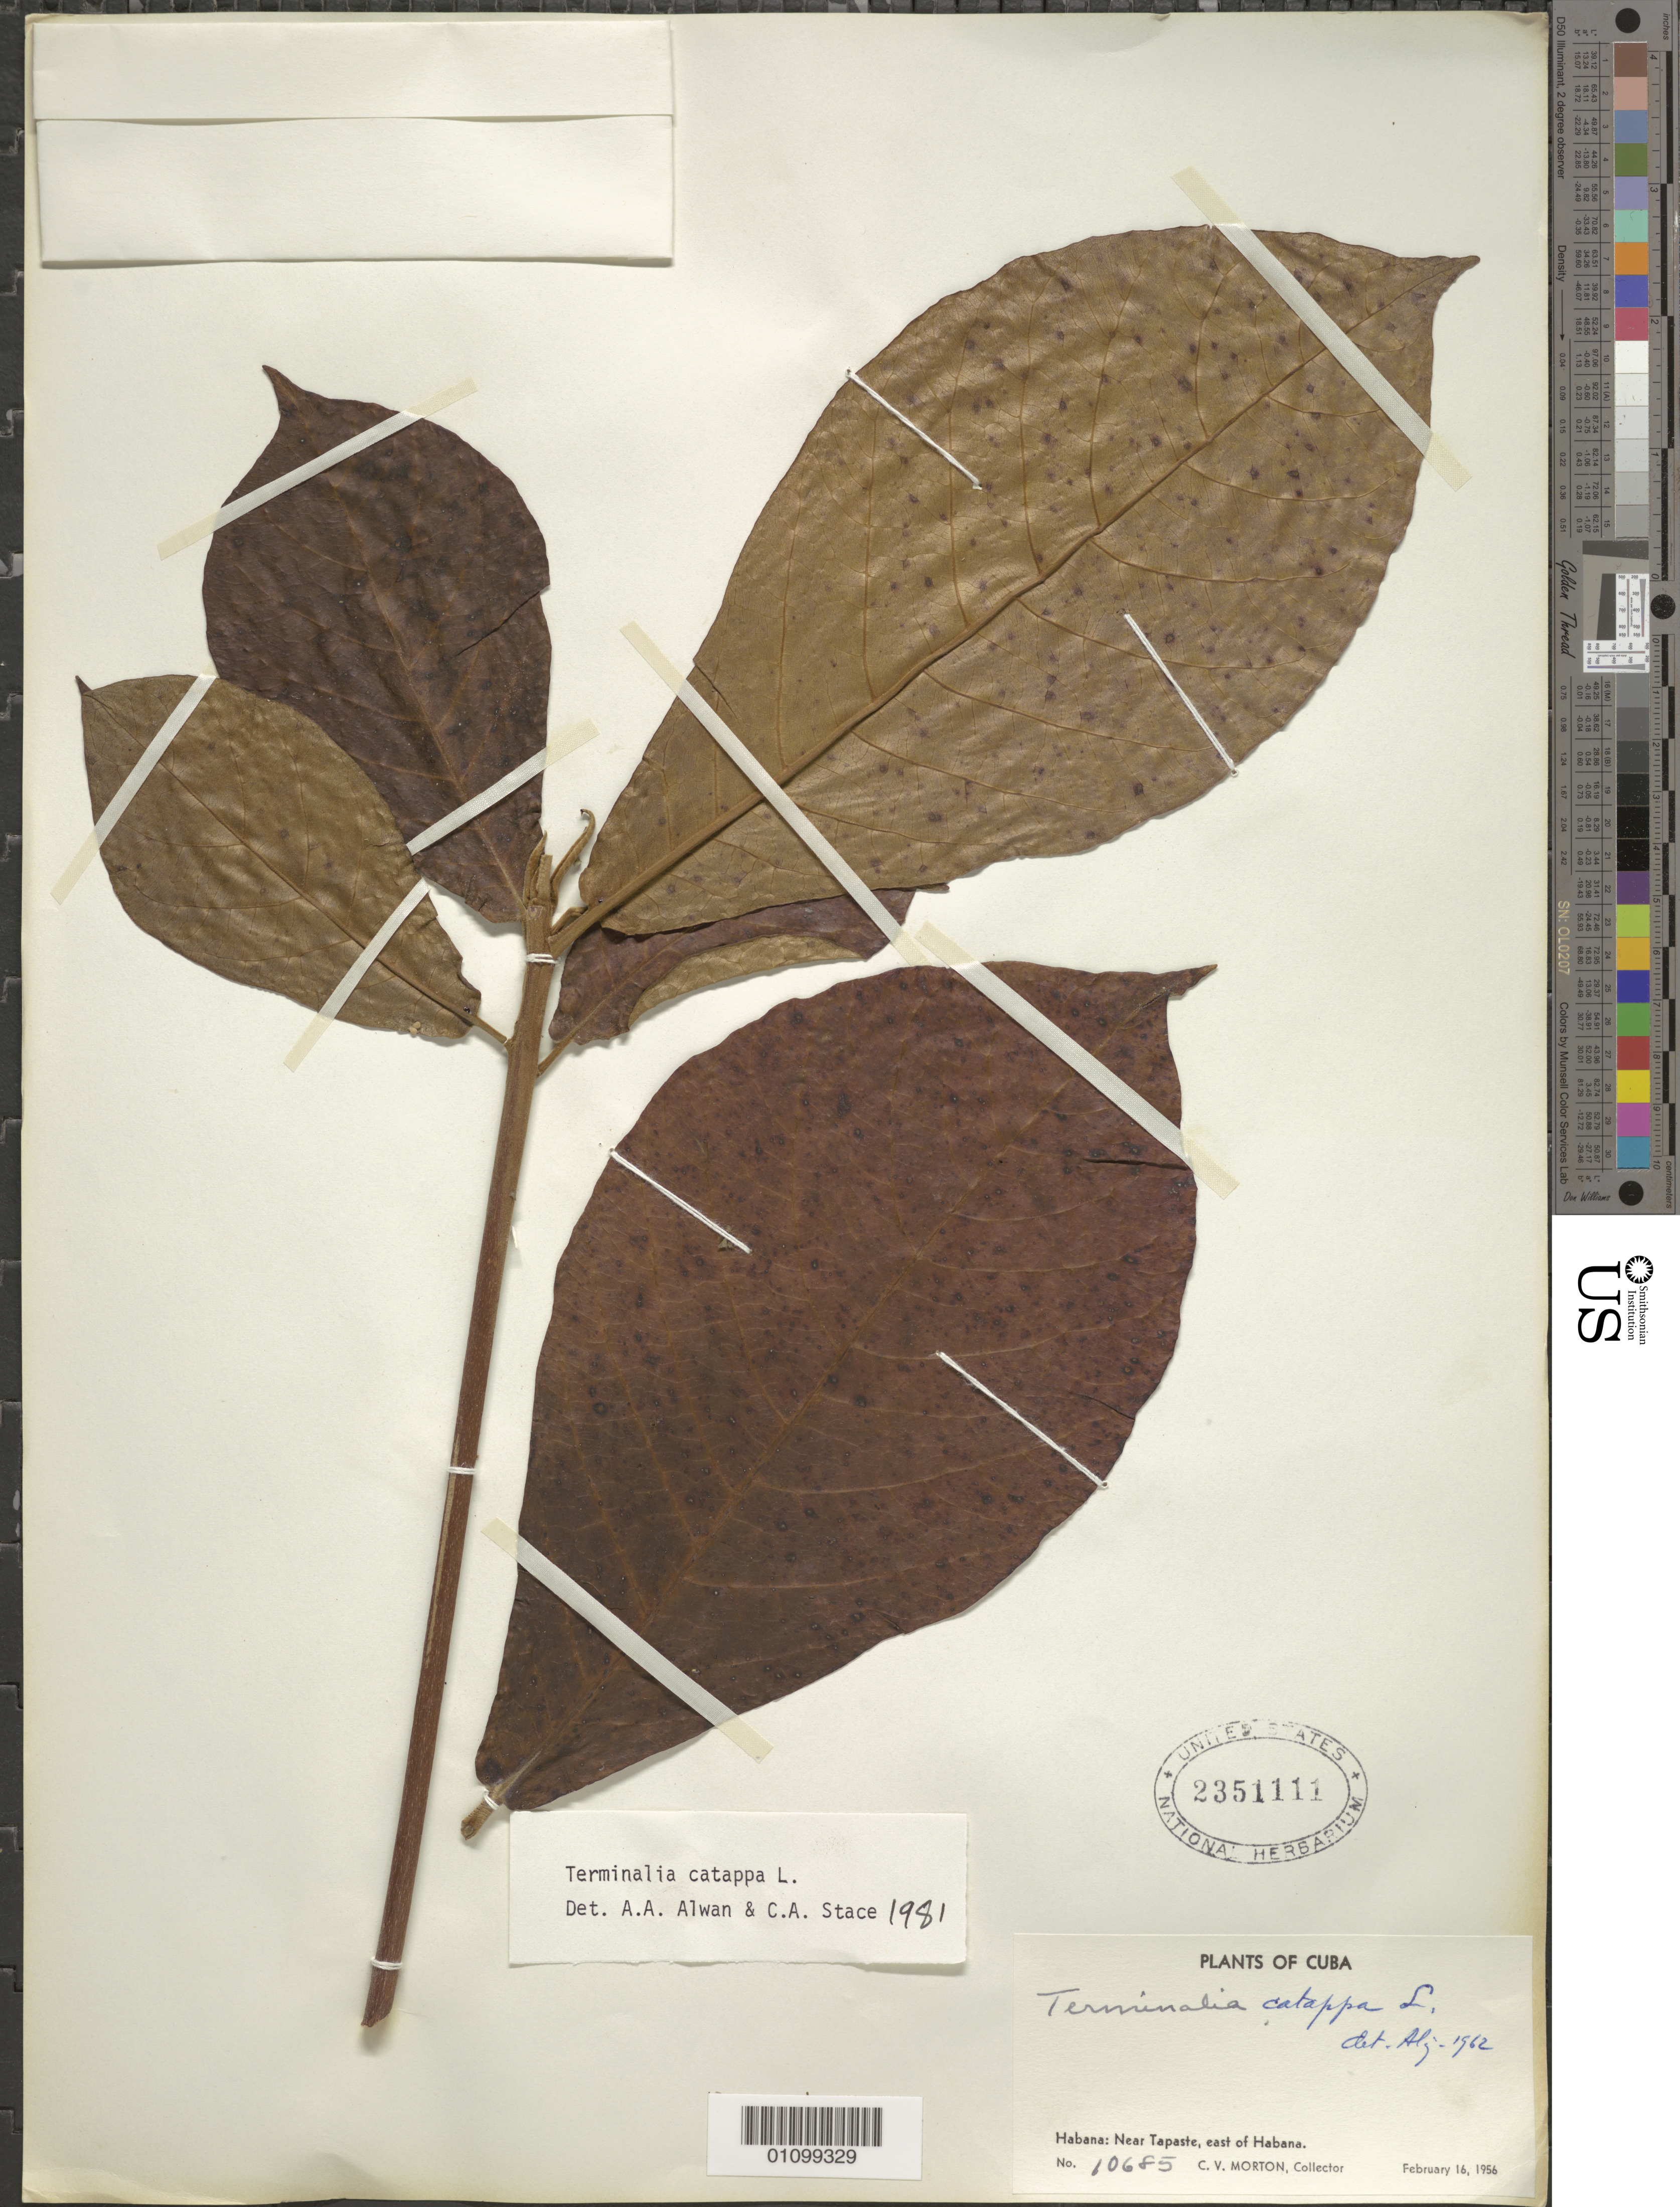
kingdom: Plantae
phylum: Tracheophyta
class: Magnoliopsida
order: Myrtales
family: Combretaceae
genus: Terminalia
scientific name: Terminalia catappa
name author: L.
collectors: C. V. Morton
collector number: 10685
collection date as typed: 16 Feb 1956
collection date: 1956-02-16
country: Cuba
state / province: La Habana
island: Cuba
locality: Near Tapaste, E of Habana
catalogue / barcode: US 2351111